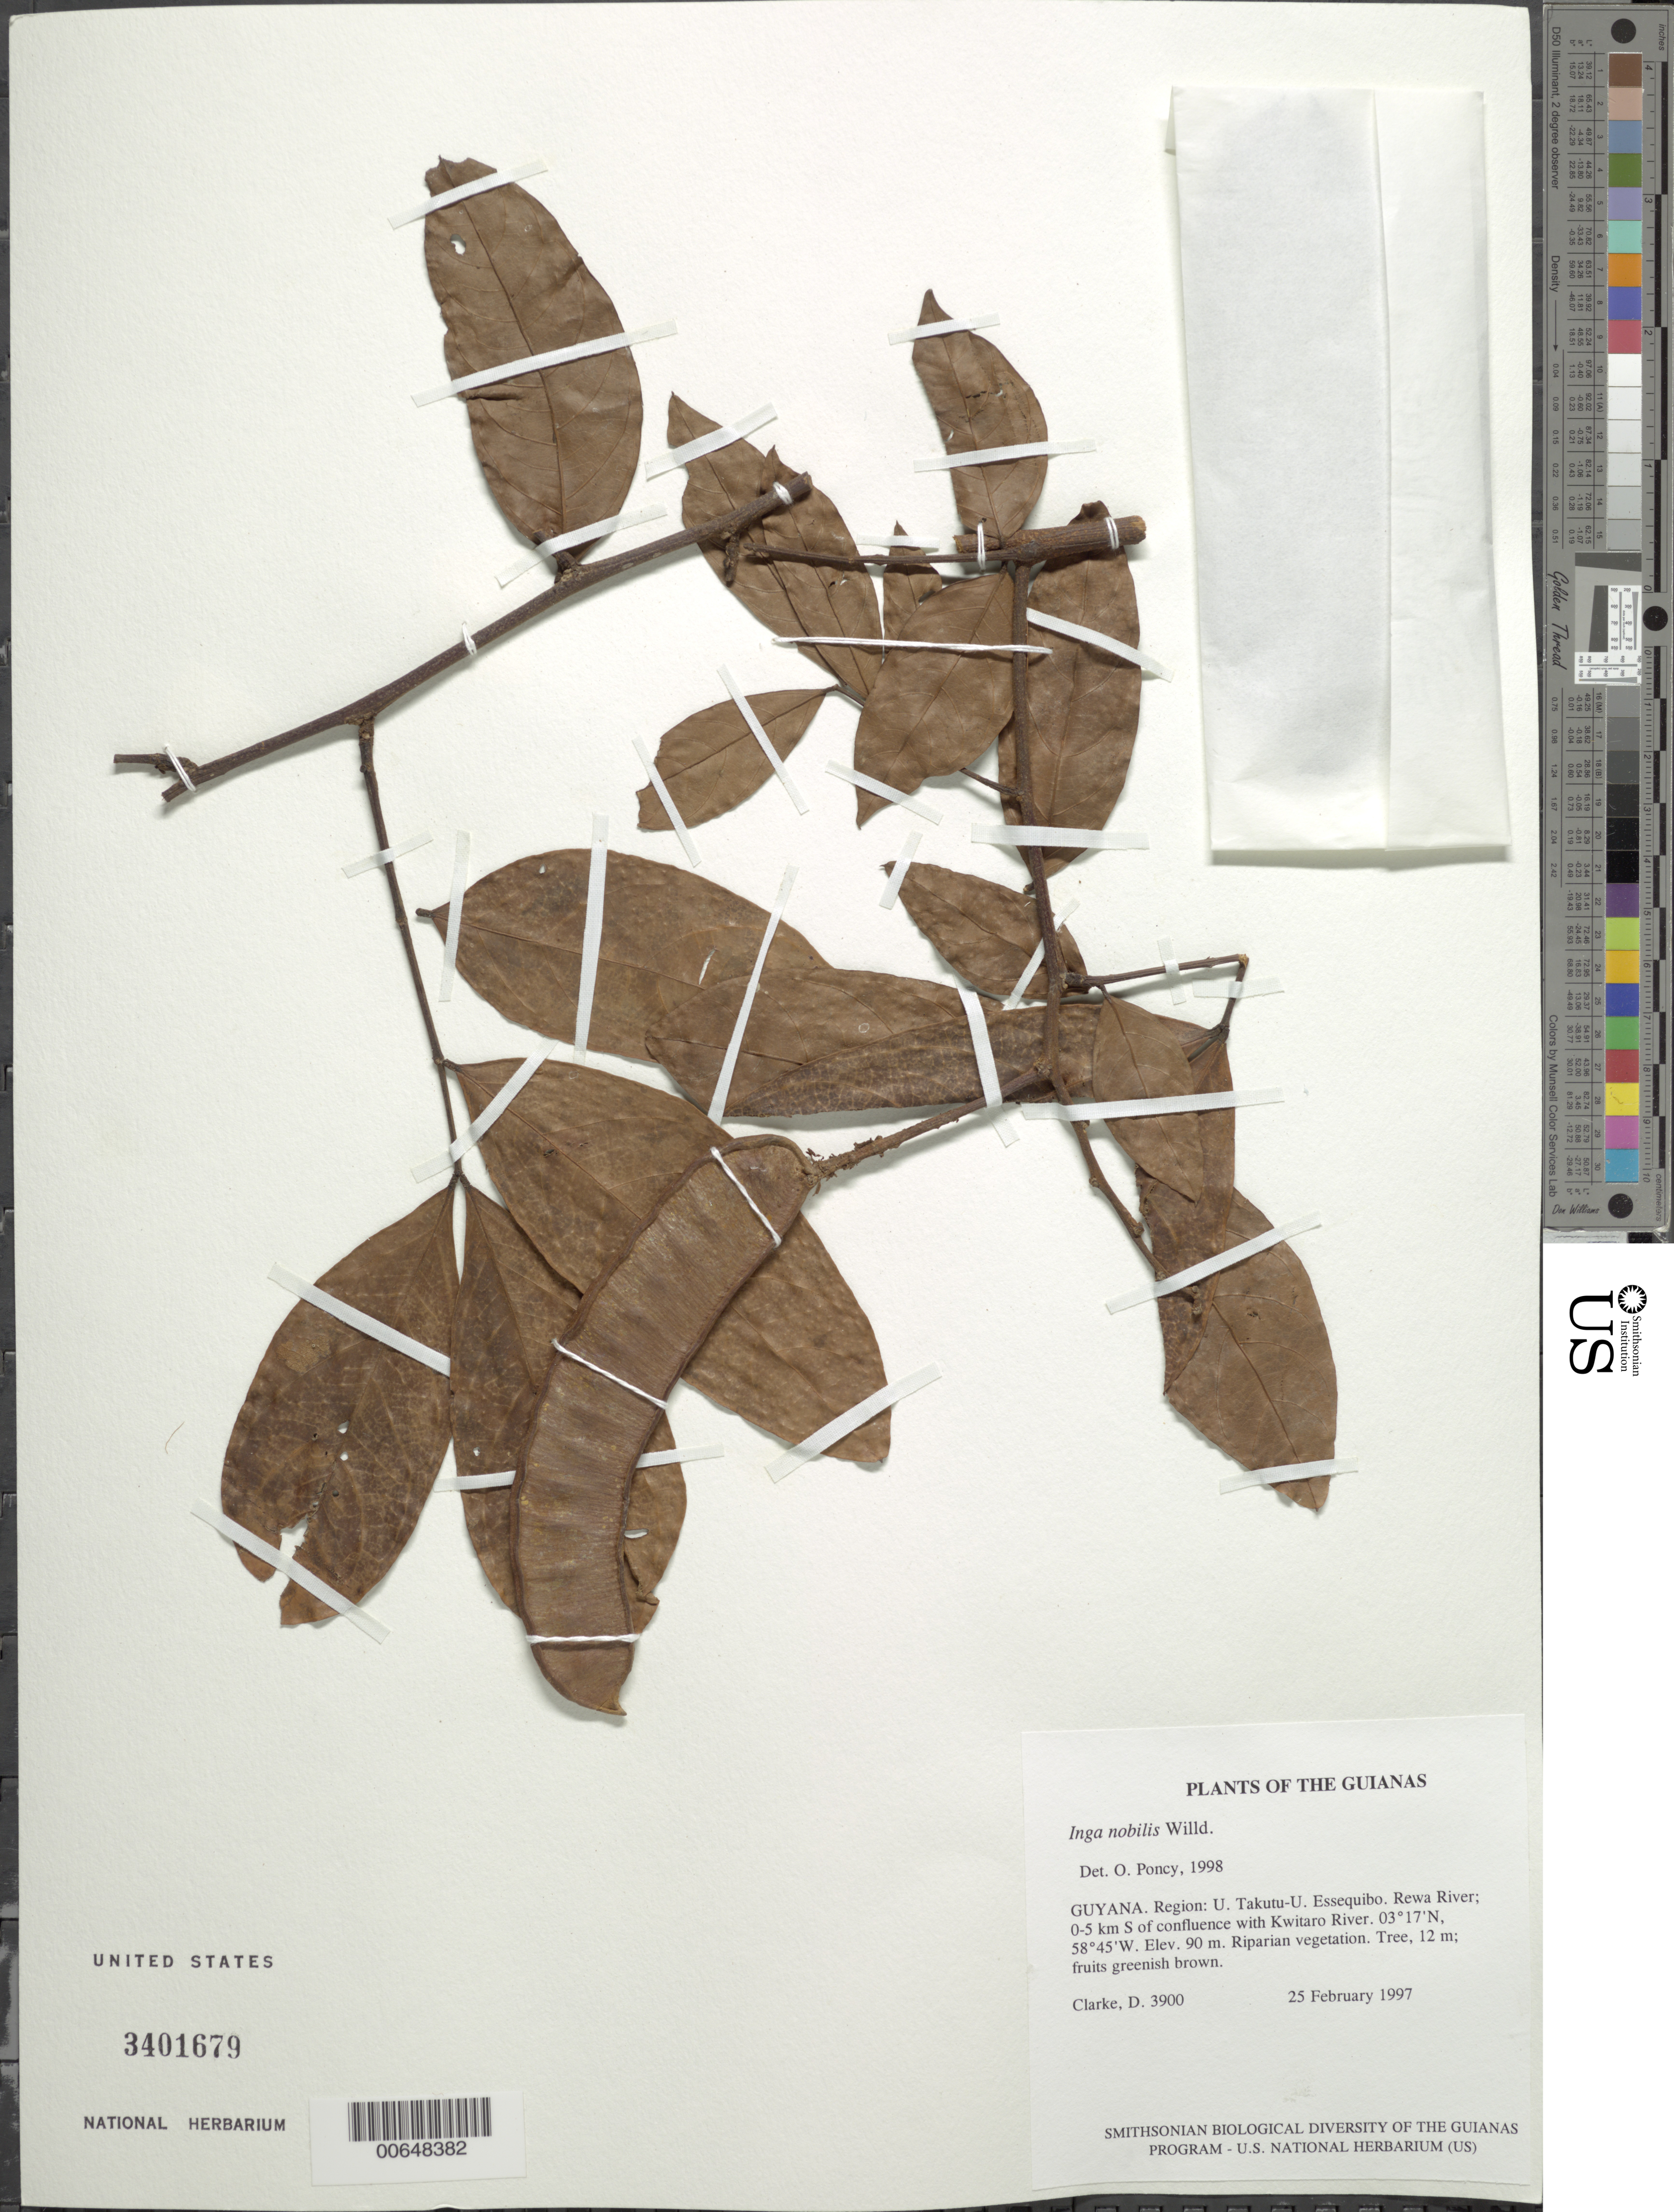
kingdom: Plantae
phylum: Tracheophyta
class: Magnoliopsida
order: Fabales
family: Fabaceae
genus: Inga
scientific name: Inga nobilis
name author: Willd.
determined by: Poncy, O.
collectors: H. D. Clarke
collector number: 3900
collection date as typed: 25 February 1997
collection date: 1997-02-25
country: Guyana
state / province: U. Takutu-U. Essequibo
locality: Rewa River; 0-5 km S of confluence with Kwitaro River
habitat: Riparian vegetation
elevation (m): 90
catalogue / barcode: US 3401679